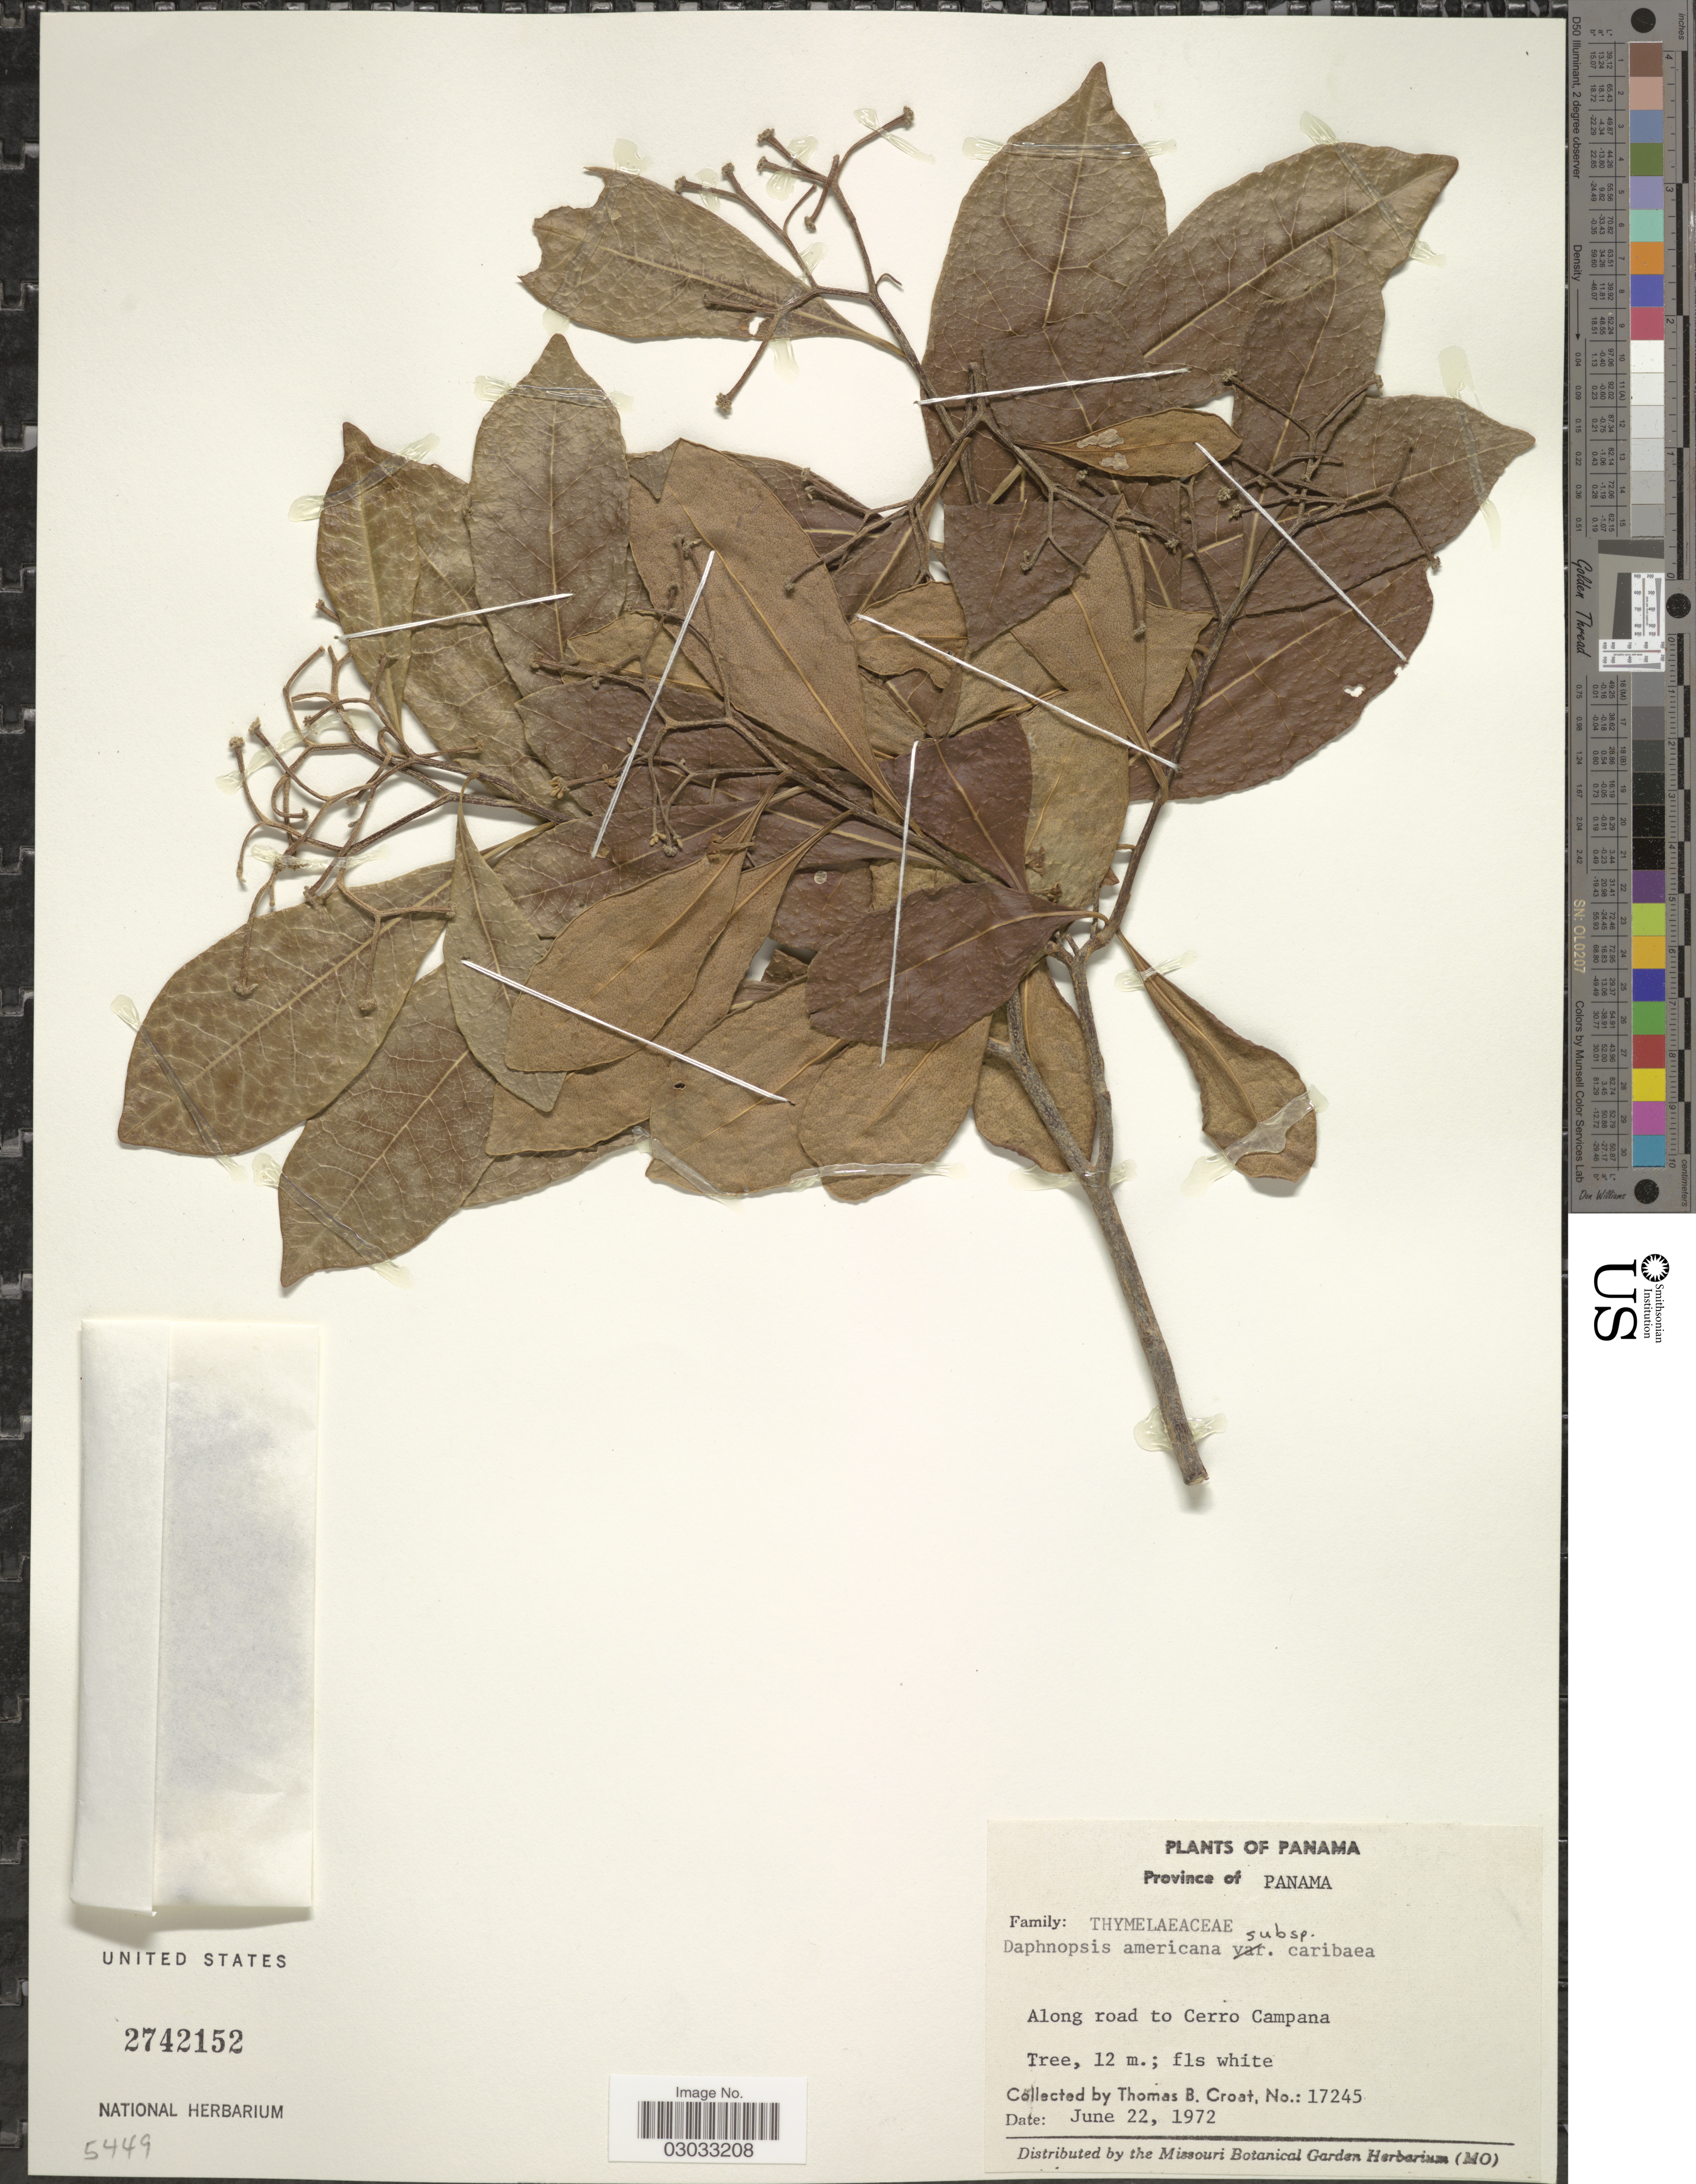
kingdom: Plantae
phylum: Tracheophyta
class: Magnoliopsida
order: Malvales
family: Thymelaeaceae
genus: Daphnopsis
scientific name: Daphnopsis americana subsp. caribaea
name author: (Griseb.) Nevling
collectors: T. B. Croat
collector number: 17245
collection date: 1972-06-22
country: Panama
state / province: Panamá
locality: Along road to Cerro Campana.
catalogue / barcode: US 2742152